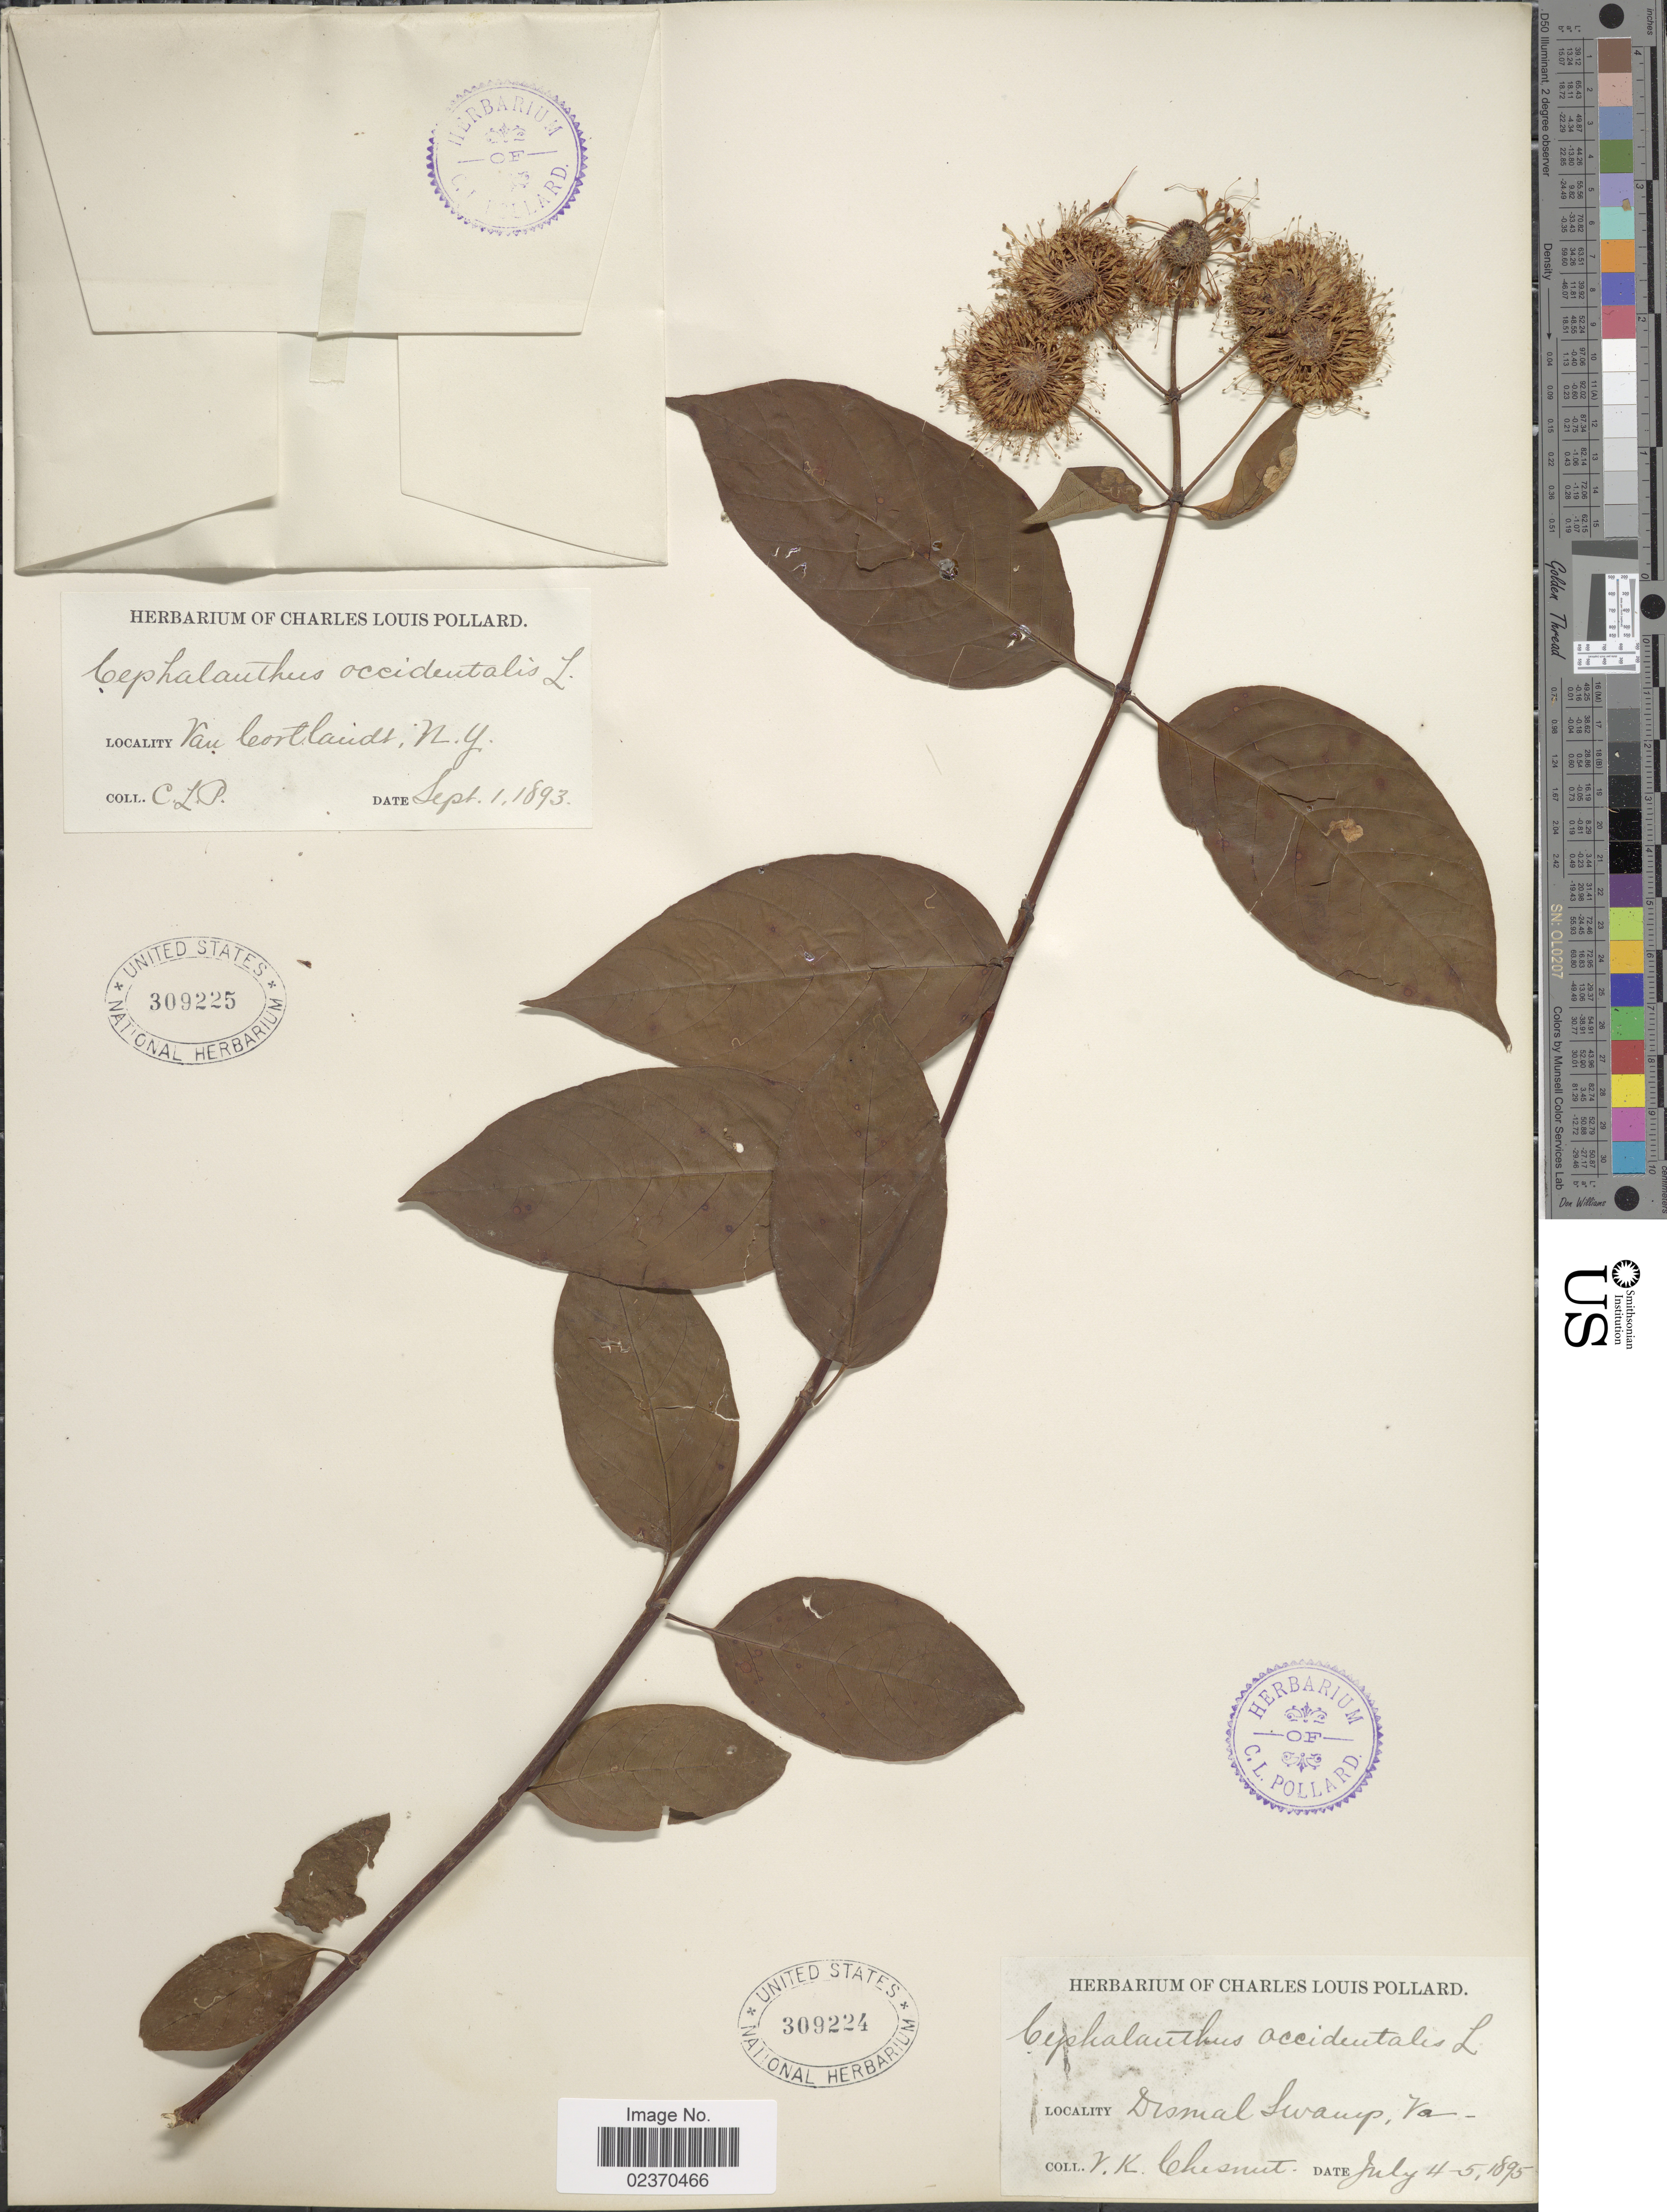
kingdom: Plantae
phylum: Tracheophyta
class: Magnoliopsida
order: Gentianales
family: Rubiaceae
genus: Cephalanthus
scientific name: Cephalanthus occidentalis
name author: L.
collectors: C. L. Pollard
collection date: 1892-09-01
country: United States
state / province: New York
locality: Van Cortlandt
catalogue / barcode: US 309225